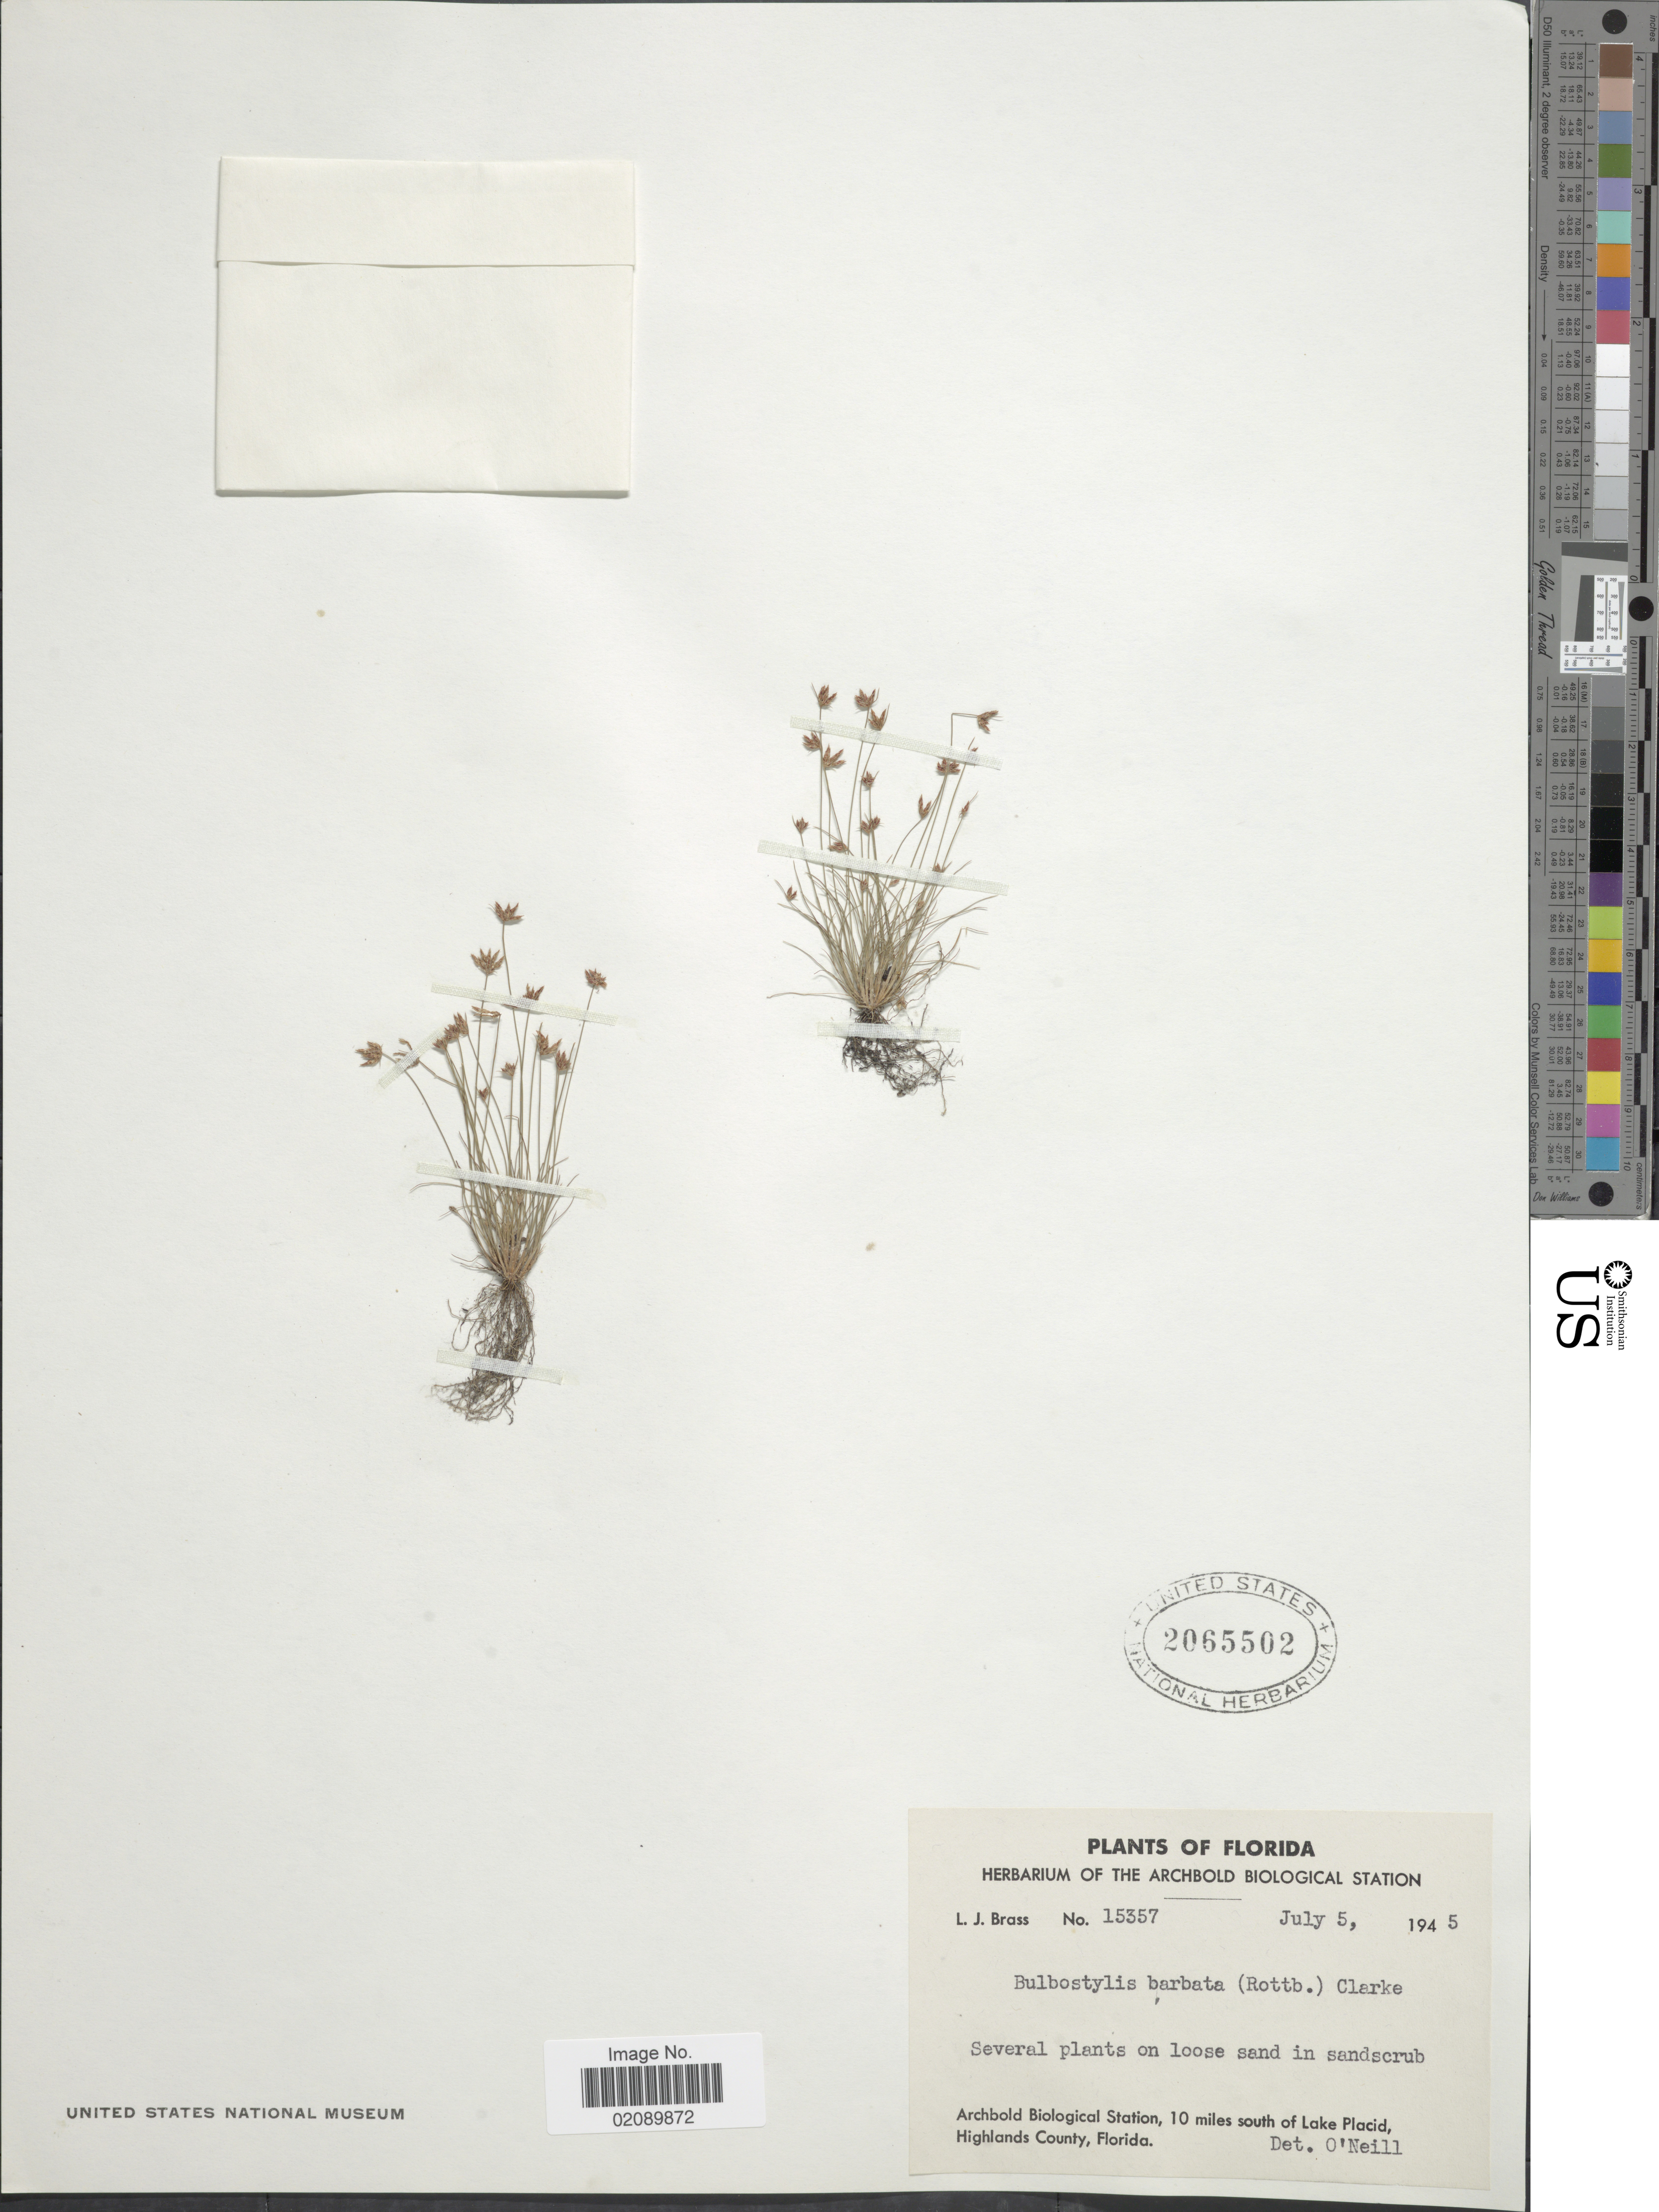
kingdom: Plantae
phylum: Tracheophyta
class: Liliopsida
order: Poales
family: Cyperaceae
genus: Bulbostylis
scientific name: Bulbostylis barbata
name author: (Rottb.) C.B. Clarke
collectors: L. J. Brass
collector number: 15357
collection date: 1945-07-05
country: United States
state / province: Florida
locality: Archbold Biological Station, 10 miles south of Lake Placid, Highlands County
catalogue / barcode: US 2065502